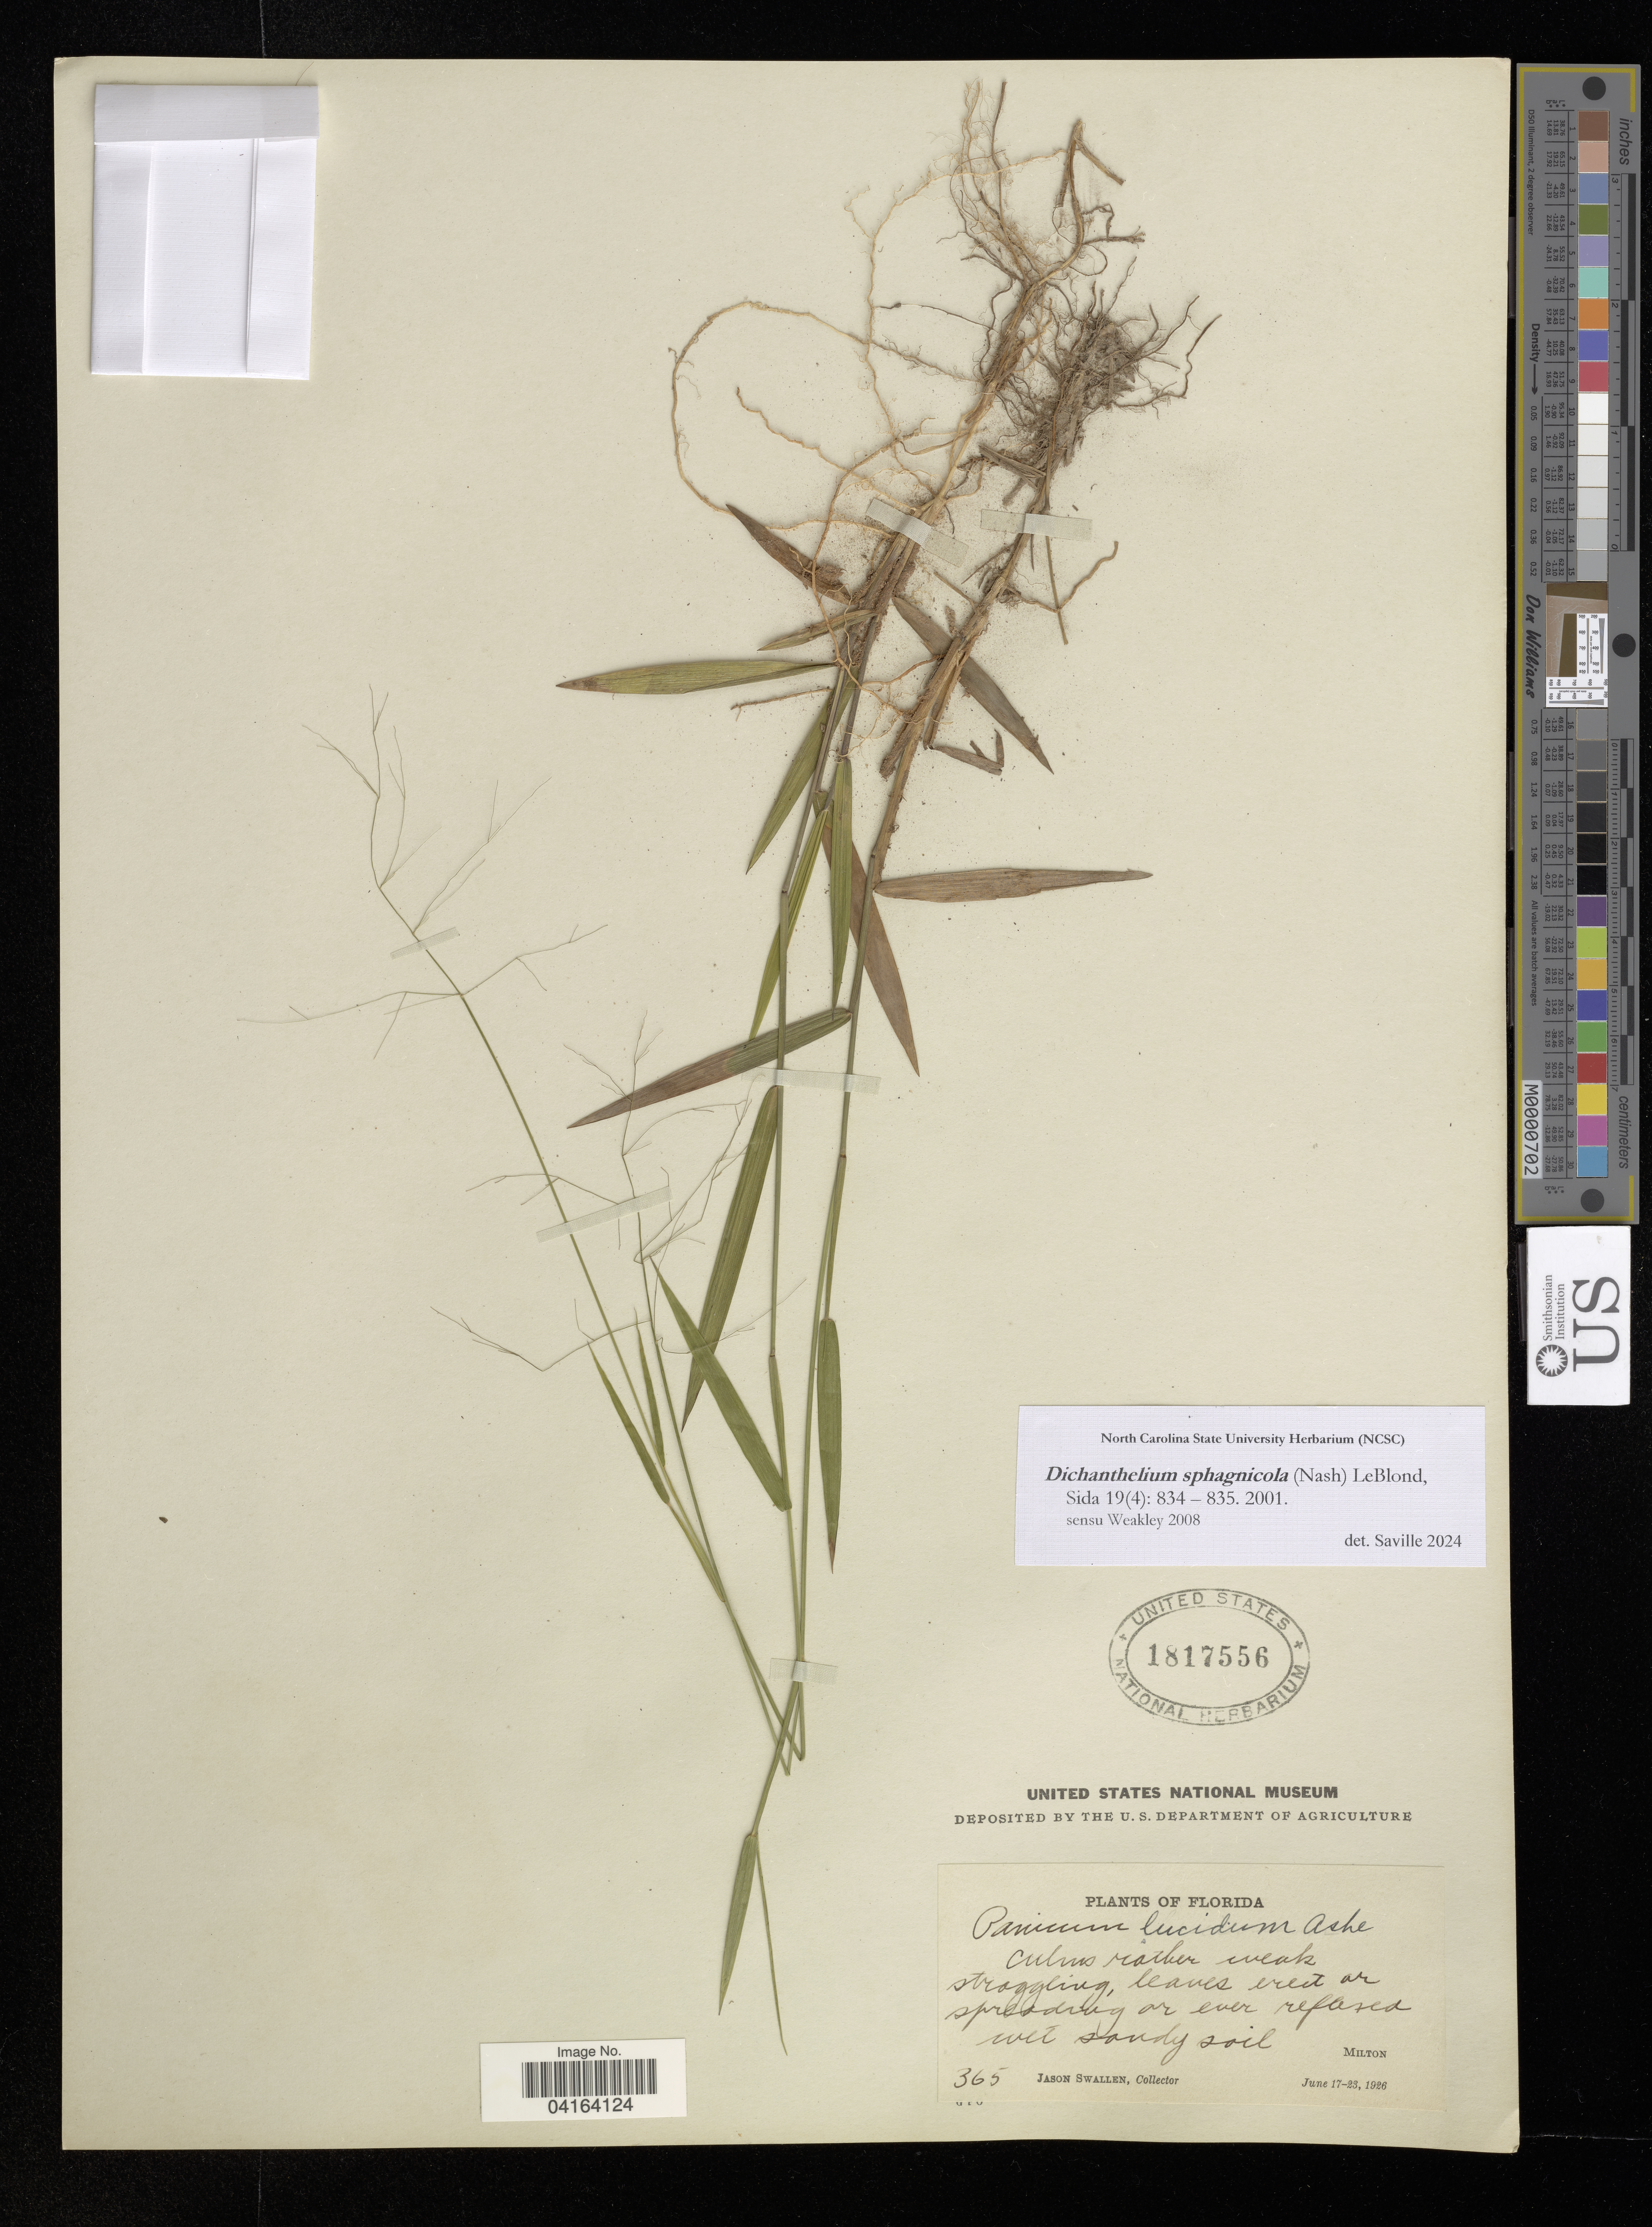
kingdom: Plantae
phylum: Tracheophyta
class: Liliopsida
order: Poales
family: Poaceae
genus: Dichanthelium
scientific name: Dichanthelium sphagnicola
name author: (Nash) LeBlond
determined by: Saville, A. C., (NCSC), North Carolina State University (UNITED STATES)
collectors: J. R. Swallen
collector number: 365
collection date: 1926-06-17/1926-06-23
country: United States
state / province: Florida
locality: Milton.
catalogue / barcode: US 1817556